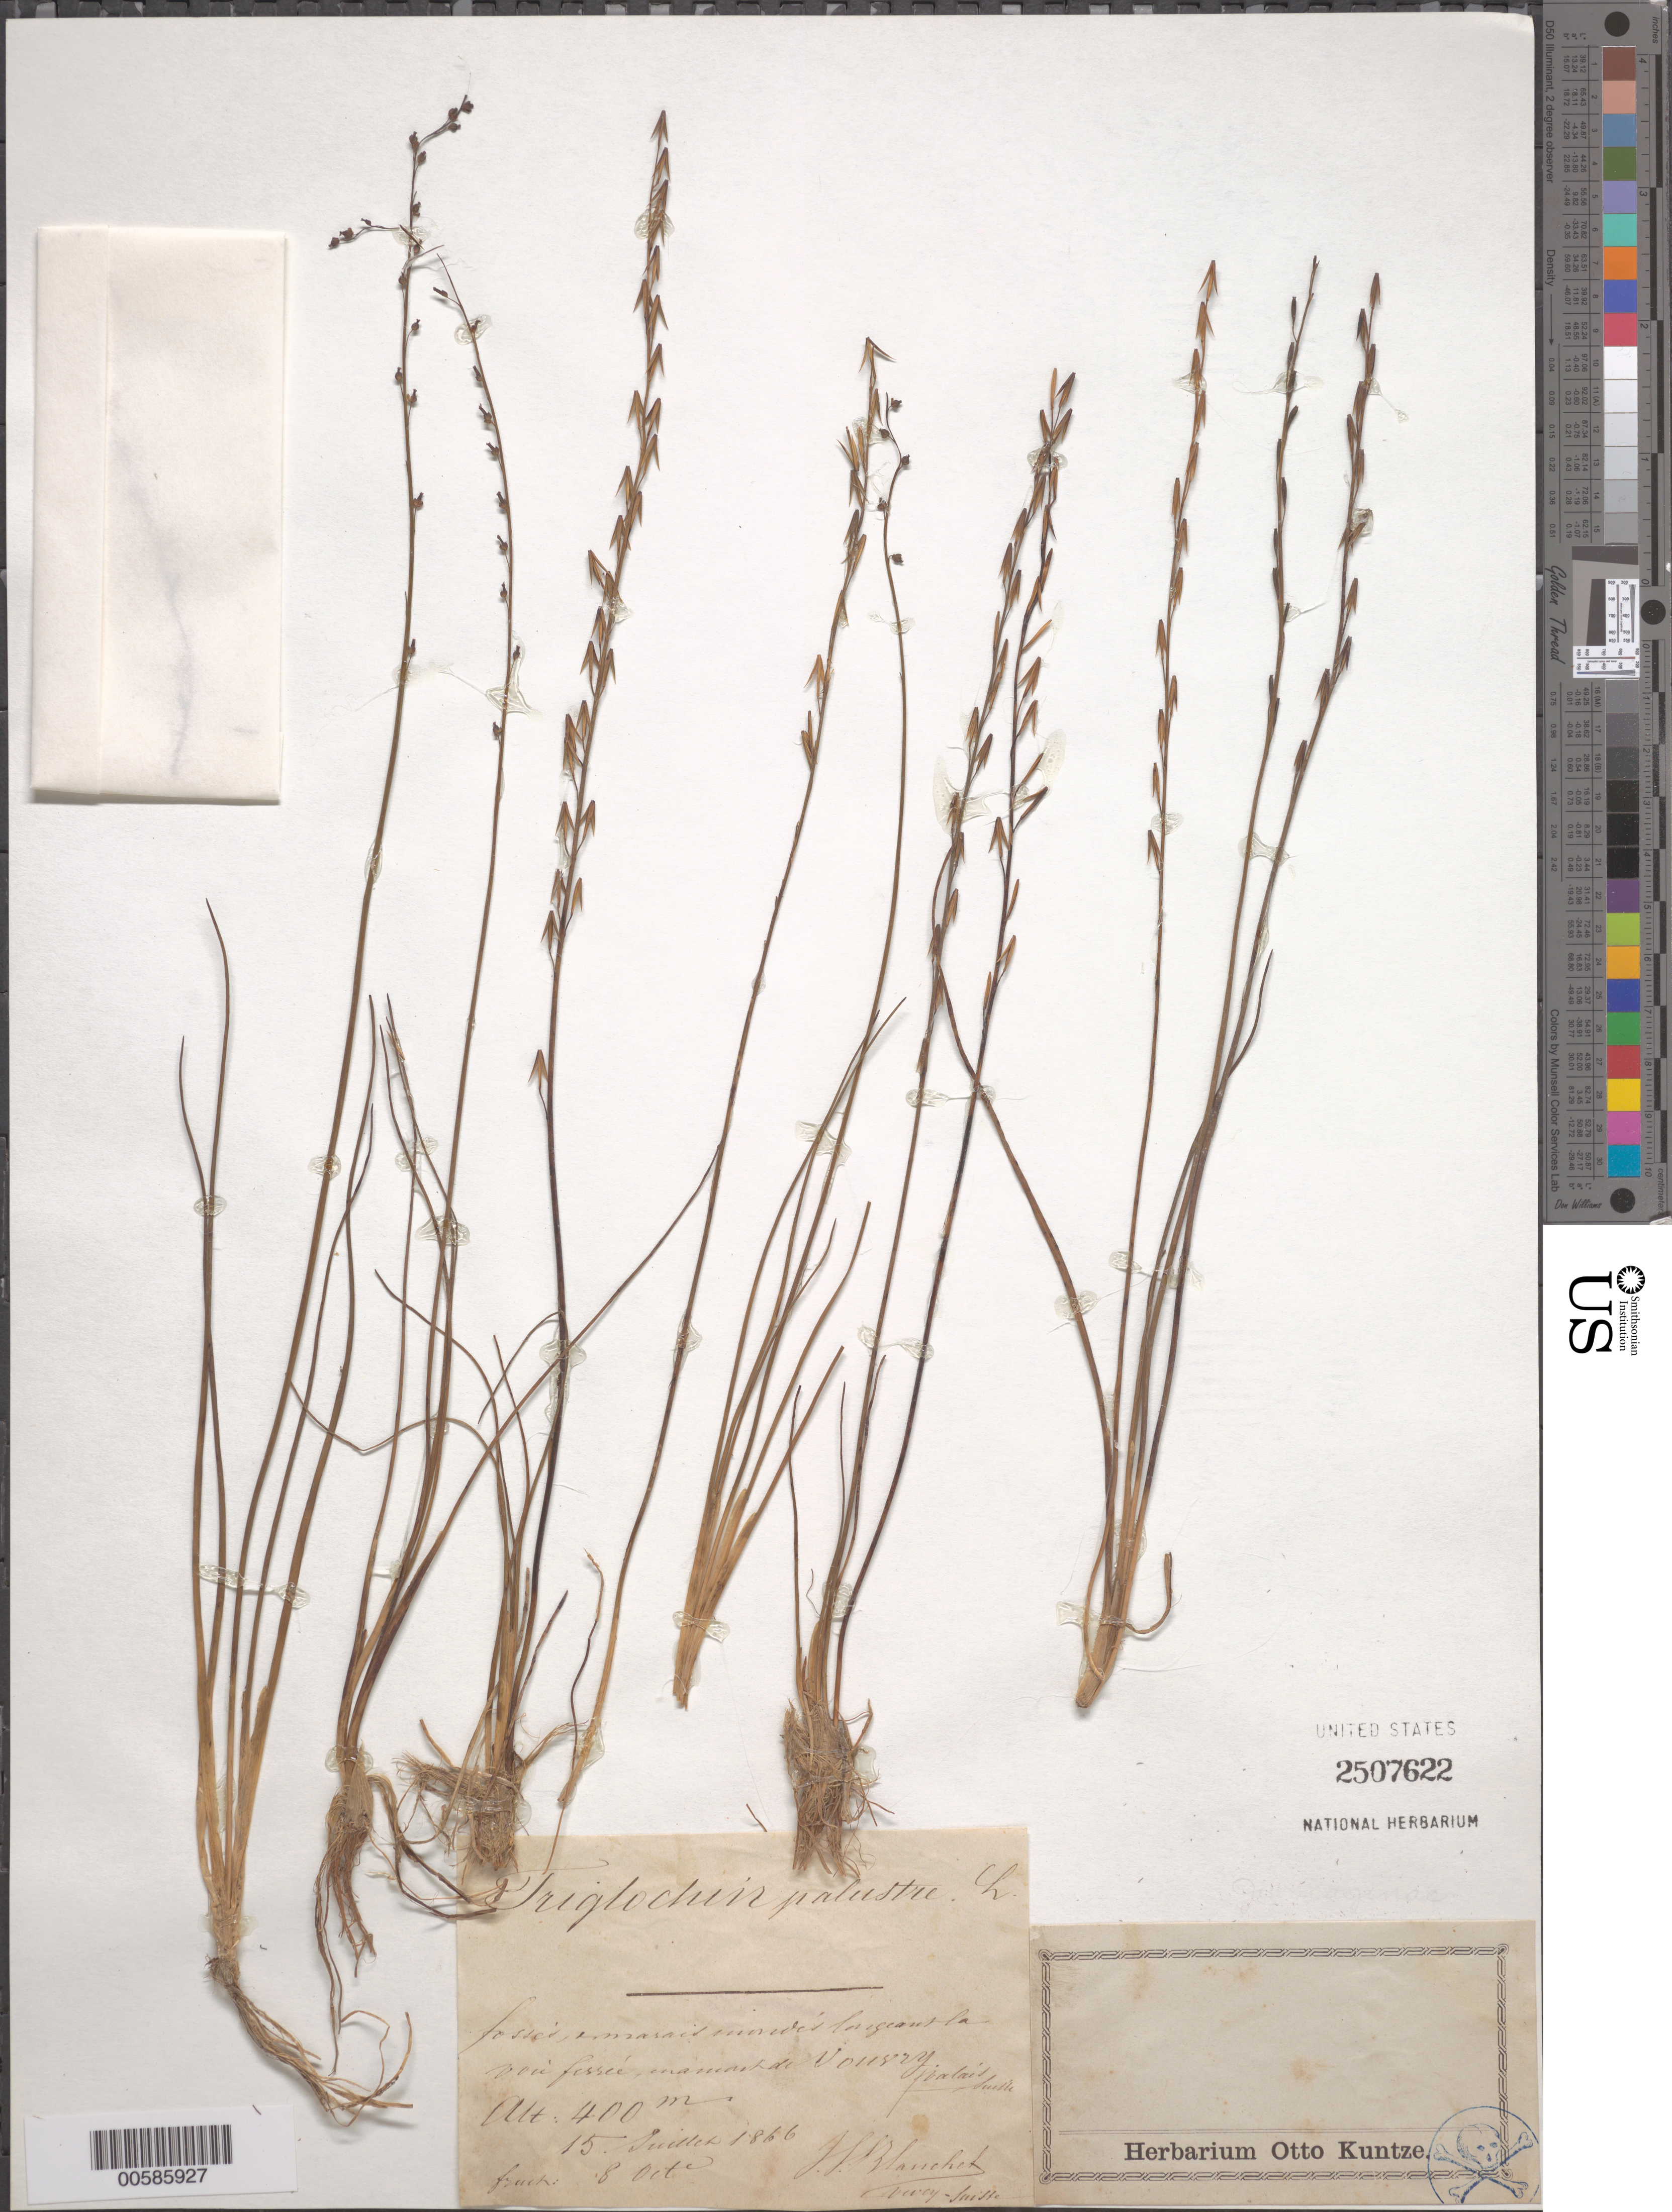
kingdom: Plantae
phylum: Tracheophyta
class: Liliopsida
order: Alismatales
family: Juncaginaceae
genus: Triglochin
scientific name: Triglochin palustris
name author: L.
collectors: H. Blanchet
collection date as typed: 15 Jul 1866 to 08 Oct 1866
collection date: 1866-07-15/1866-10-08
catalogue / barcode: US 2507622